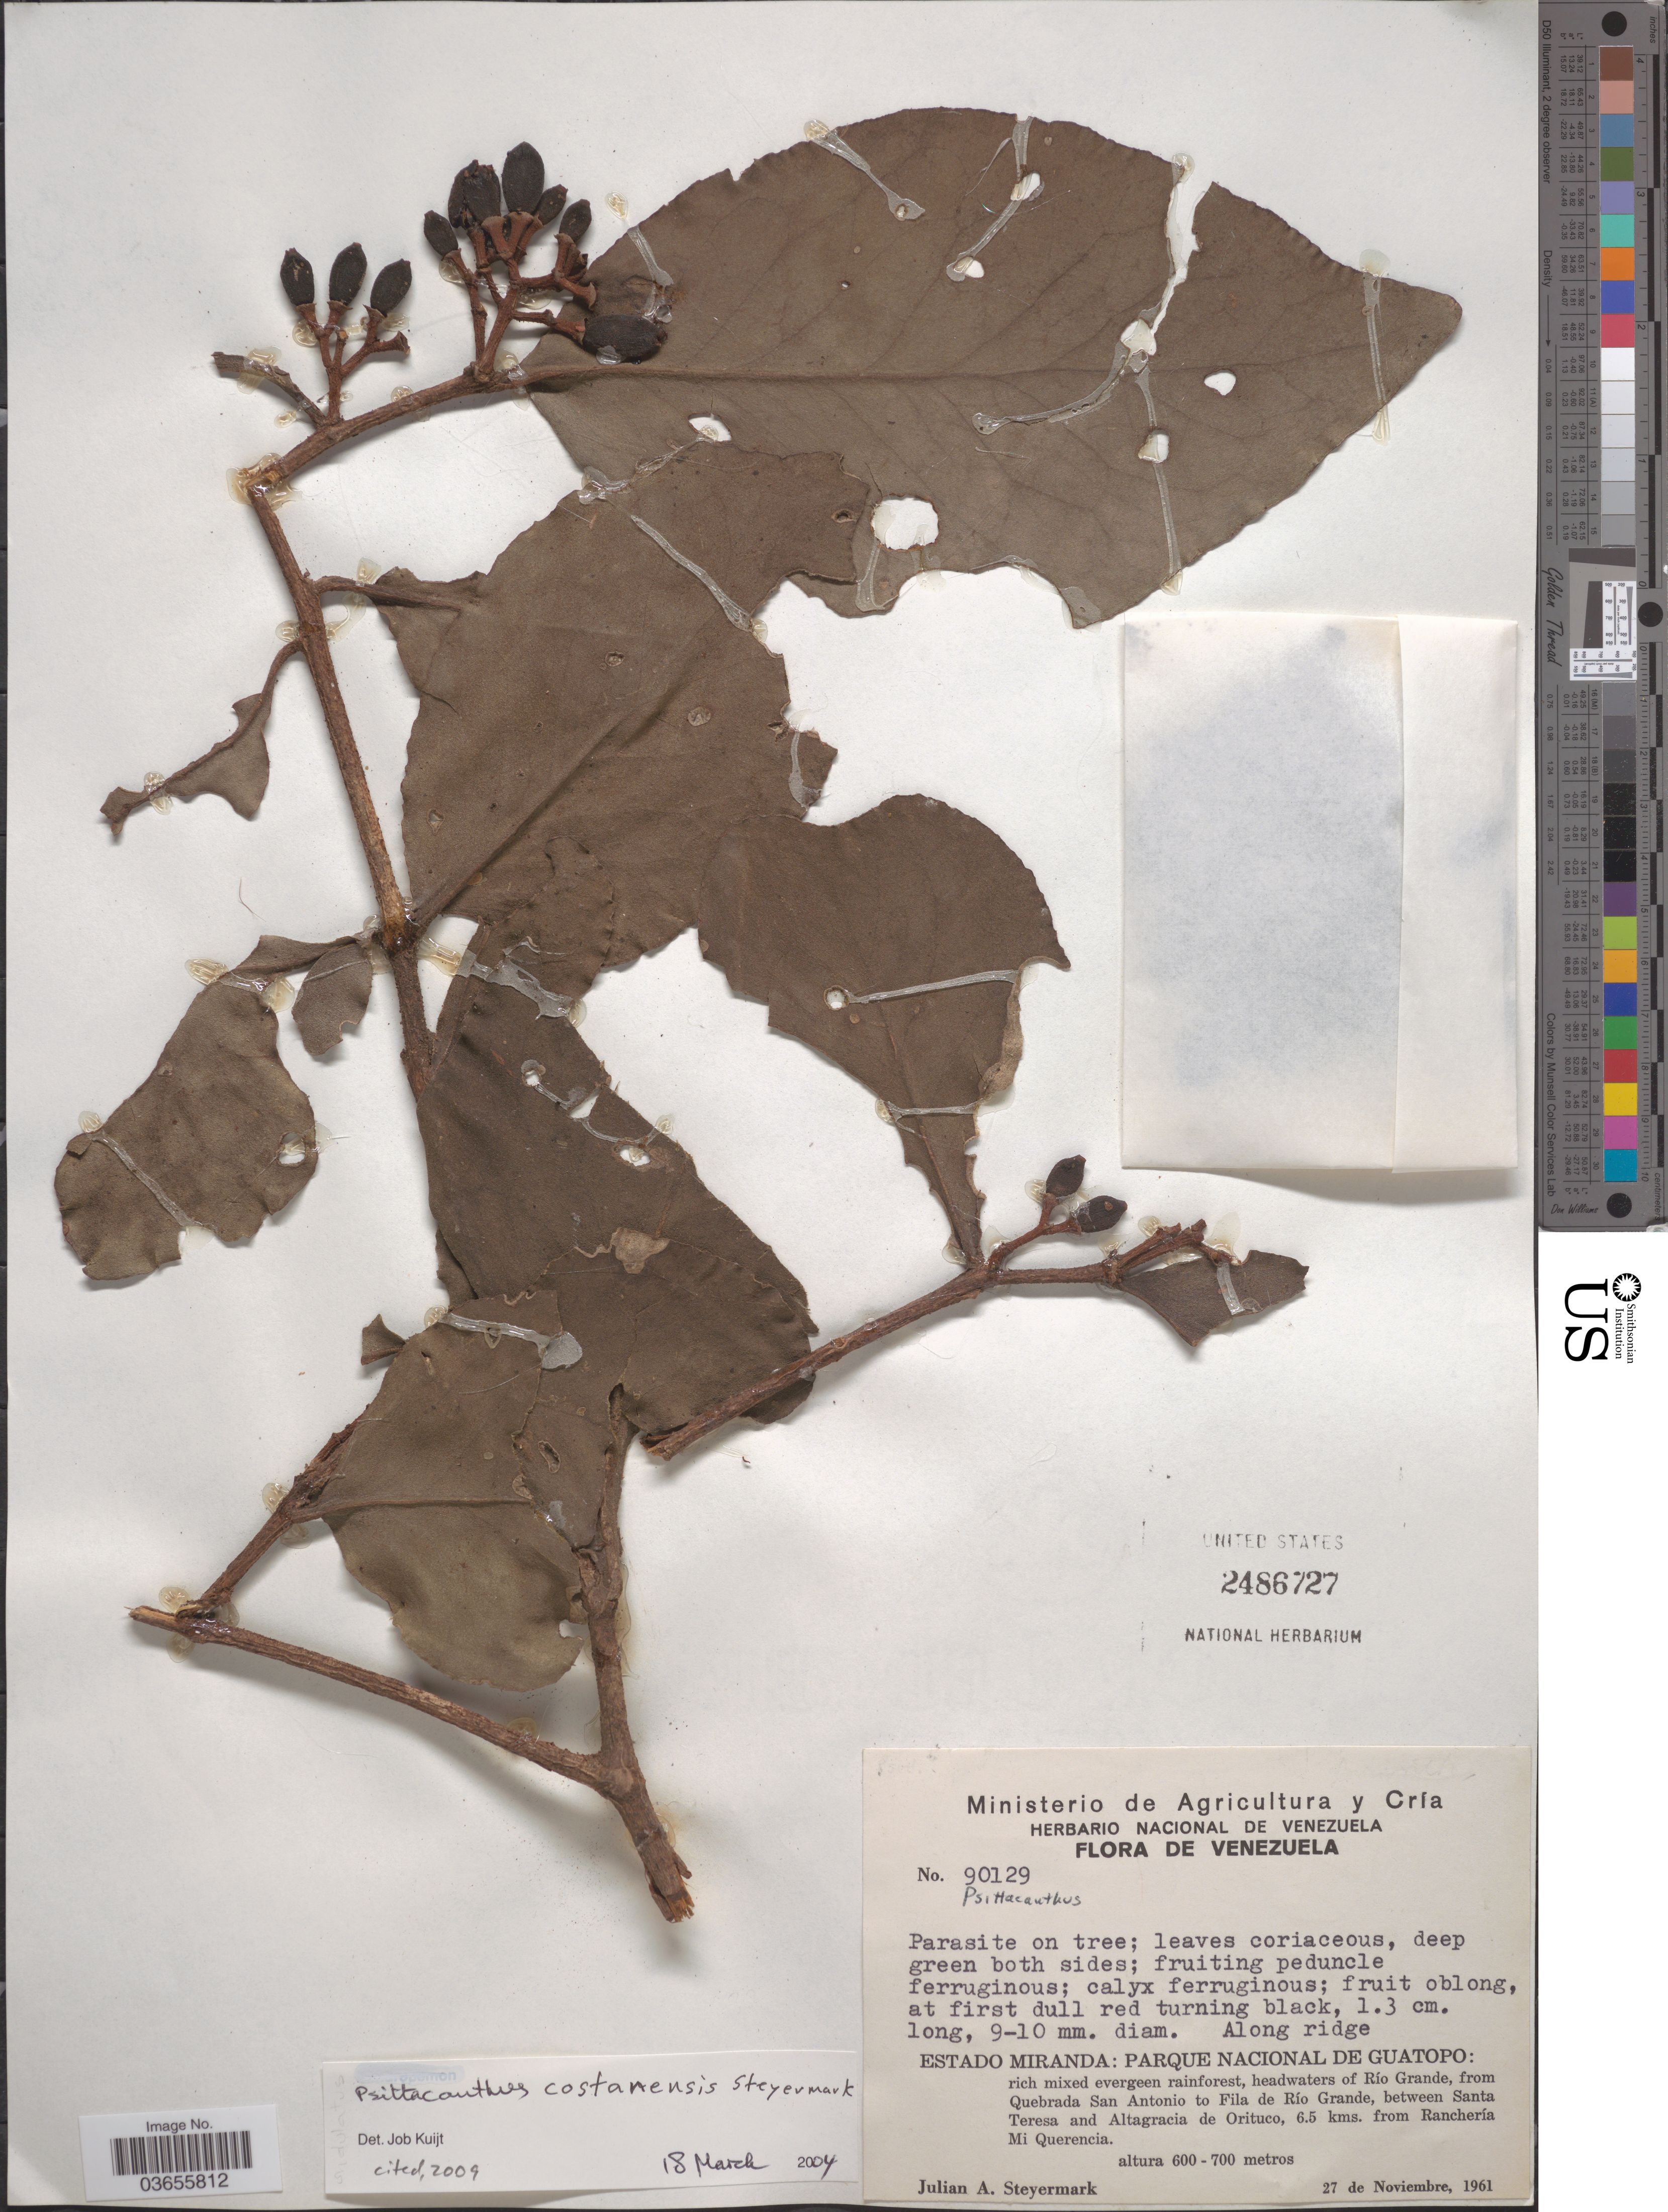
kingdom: Plantae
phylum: Tracheophyta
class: Magnoliopsida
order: Santalales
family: Loranthaceae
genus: Psittacanthus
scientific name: Psittacanthus costanensis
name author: Steyerm.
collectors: J. Steyermark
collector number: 90129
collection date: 1961-11-27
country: Venezuela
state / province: Miranda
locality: Along ridge. Parque Nacional de Guatopo: rich mixed evergreen rainforest, headwaters of Río Grande, from Quebrada San Antonio to Fila de Río Grande, between Santa Teresa and Altagracia de Orituco, 6.5 kms. from Ranchería Mi Querencia.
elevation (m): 600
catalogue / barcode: US 2486727